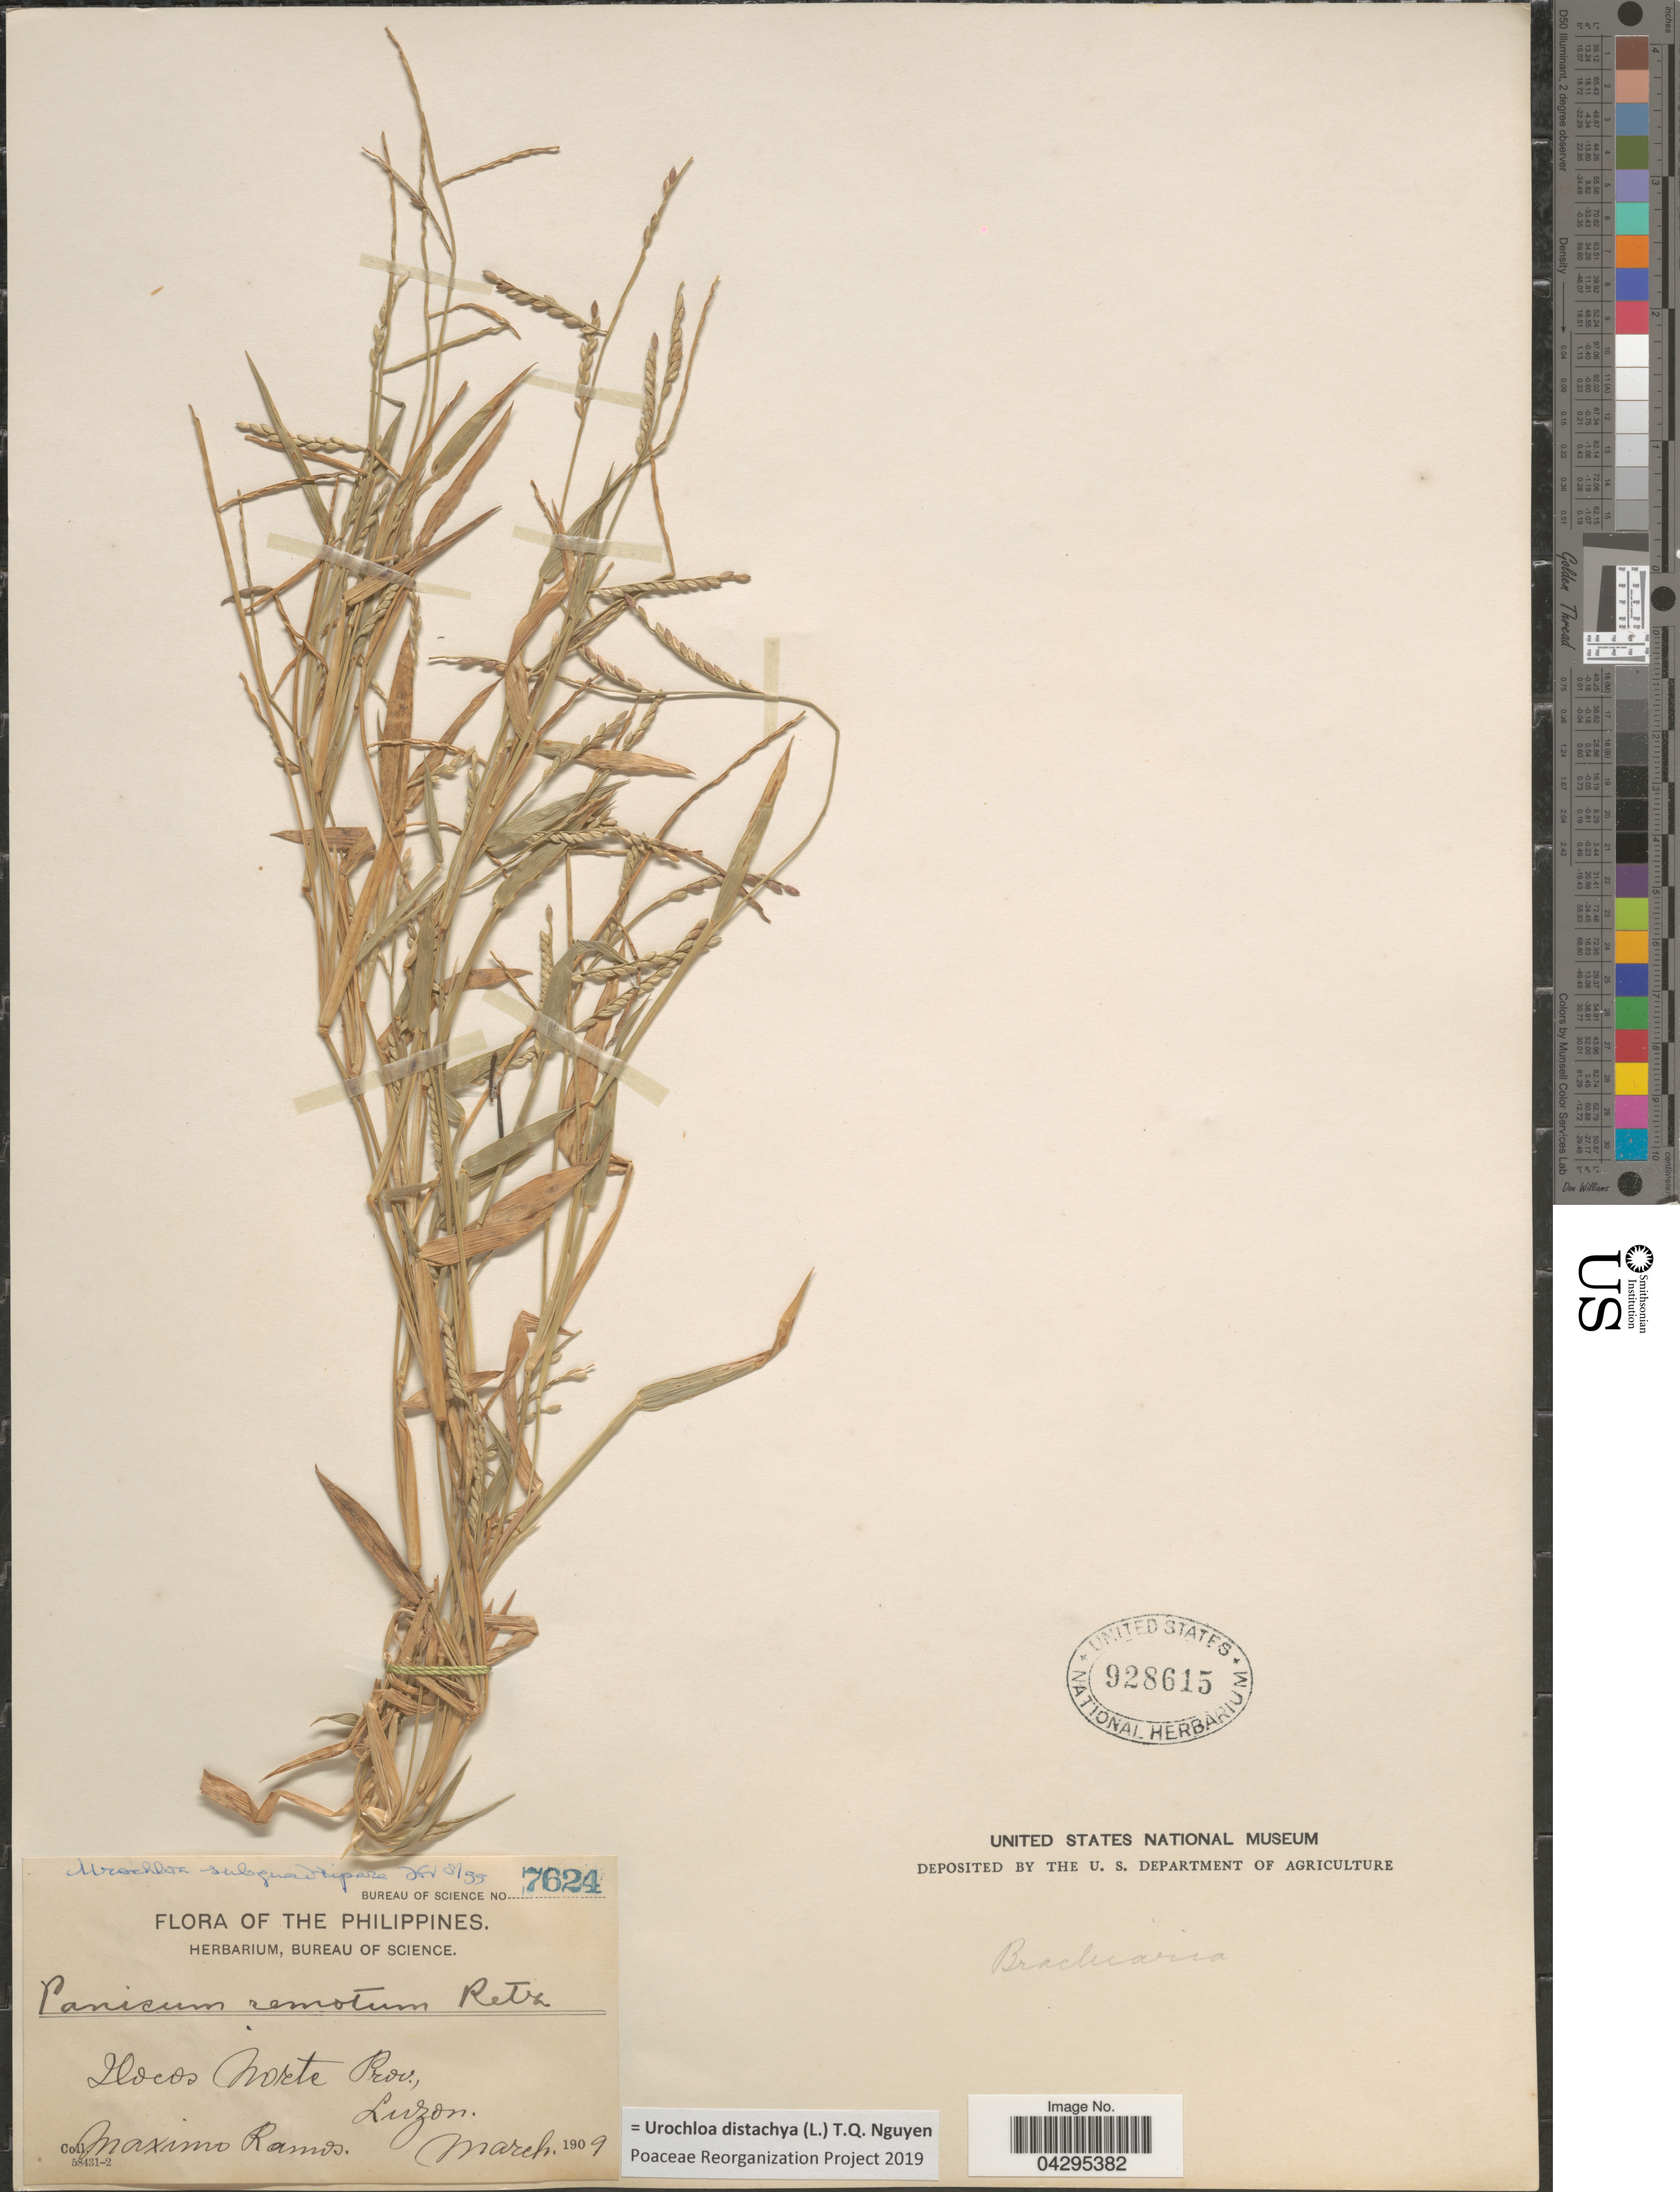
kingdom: Plantae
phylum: Tracheophyta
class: Liliopsida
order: Poales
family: Poaceae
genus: Urochloa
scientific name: Urochloa distachya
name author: (L.) T.Q. Nguyen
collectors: M. Ramos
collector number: Bureau Of Science 7624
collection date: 1909-03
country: Philippines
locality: Ilocos Norte Prov., Luzon.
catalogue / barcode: US 928615